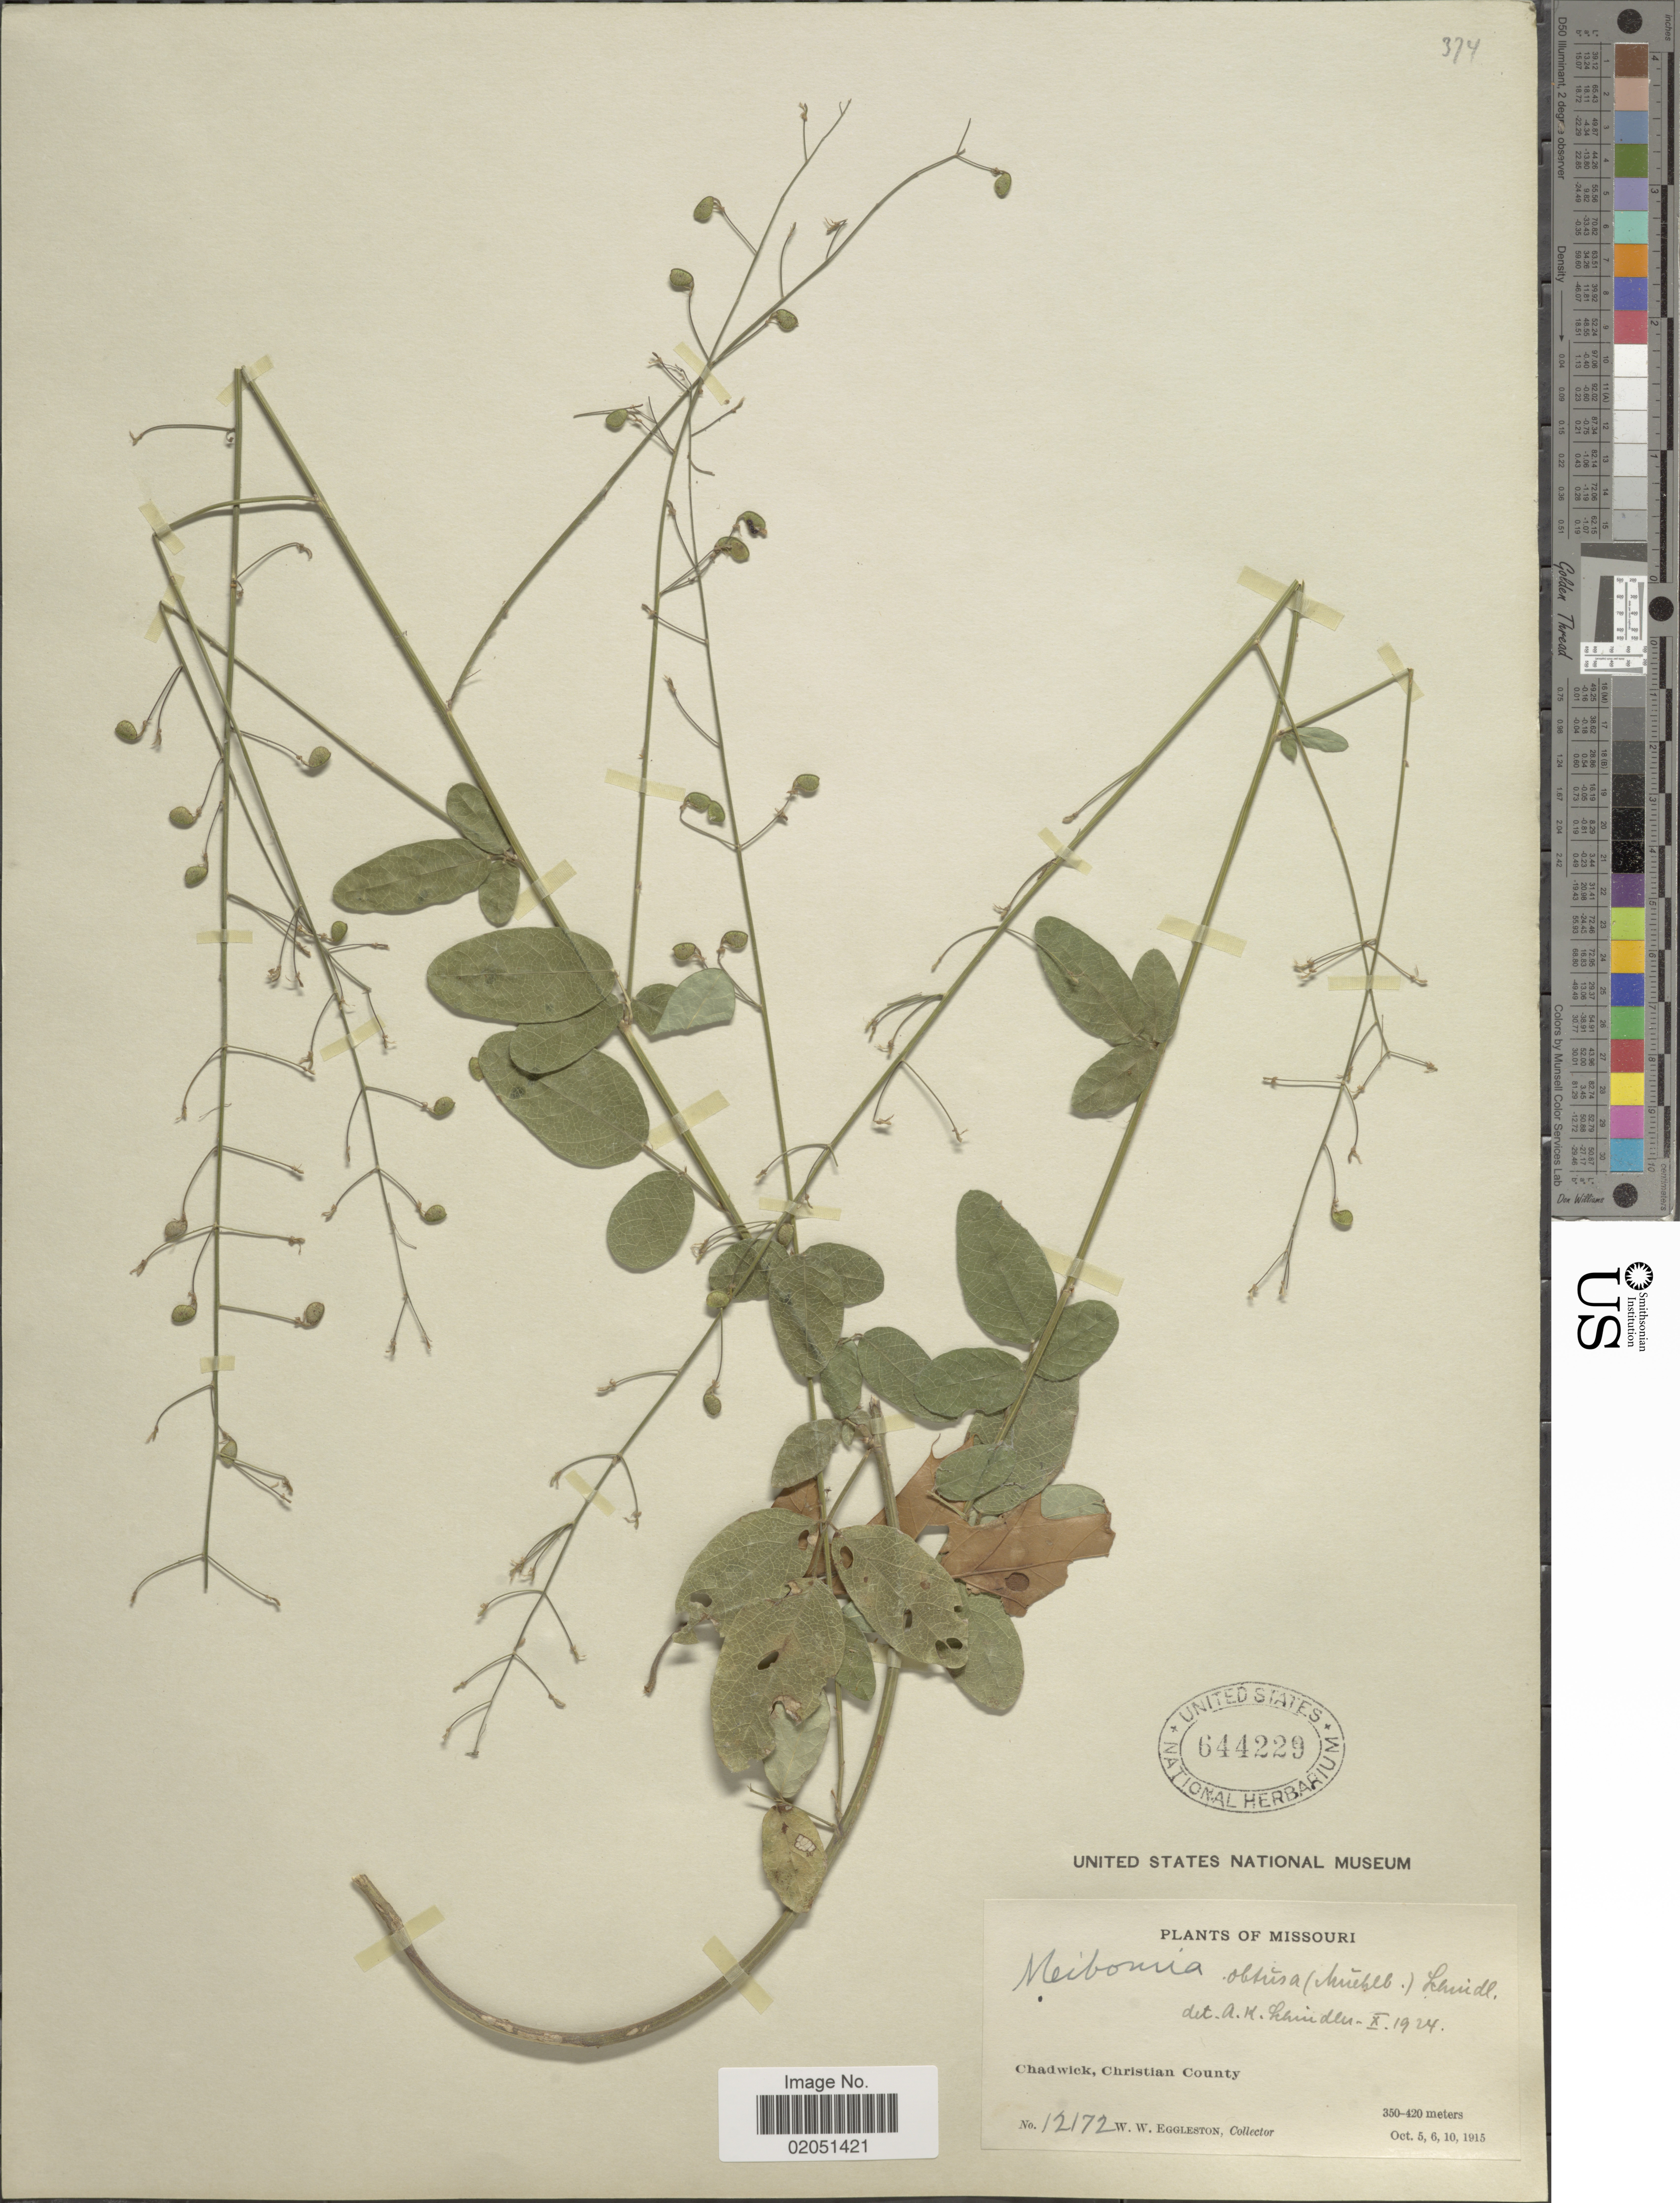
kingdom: Plantae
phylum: Tracheophyta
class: Magnoliopsida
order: Fabales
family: Fabaceae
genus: Desmodium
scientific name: Desmodium rigidum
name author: (Elliott) DC.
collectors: W. W. Eggleston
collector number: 12172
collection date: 1915-10-05/1915-10-10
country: United States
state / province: Missouri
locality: Chadwick, Christian County.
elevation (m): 350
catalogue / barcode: US 644229